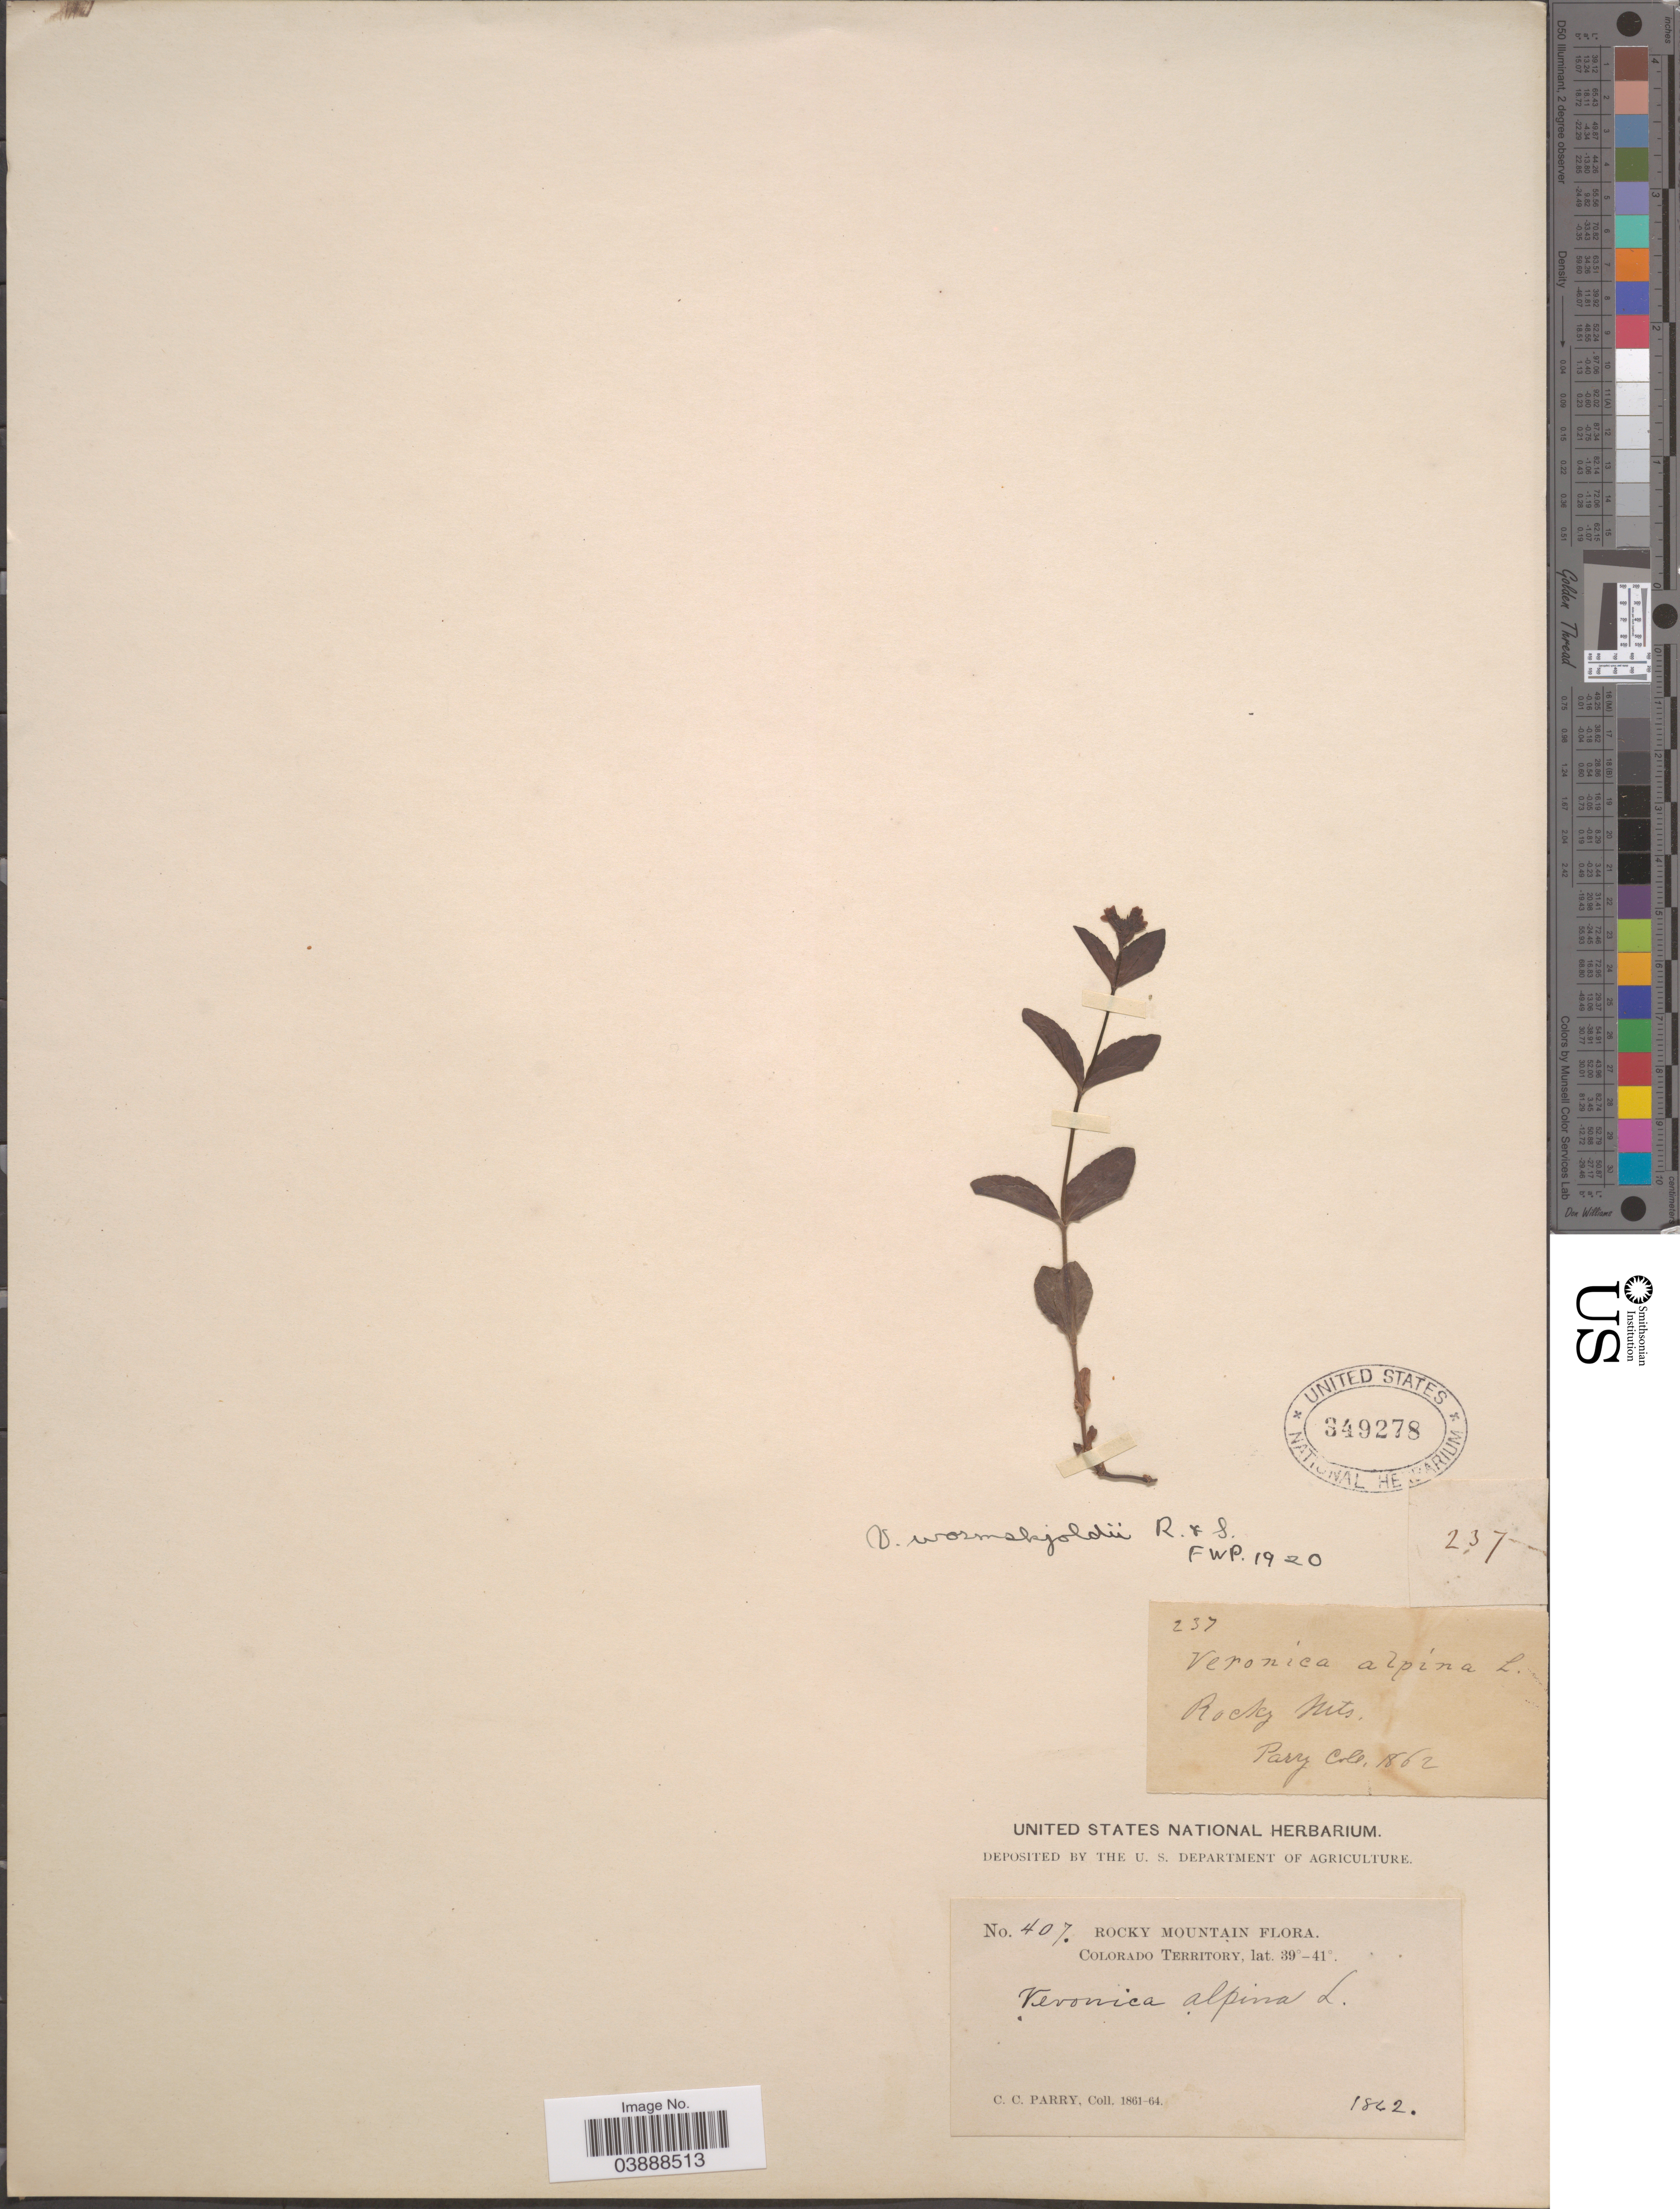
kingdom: Plantae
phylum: Tracheophyta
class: Magnoliopsida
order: Lamiales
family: Plantaginaceae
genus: Veronica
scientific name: Veronica wormskjoldii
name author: Roem. & Schult.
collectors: C. C. Parry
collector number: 407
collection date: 1862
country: United States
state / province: Colorado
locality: Rocky Mountain.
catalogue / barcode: US 349278